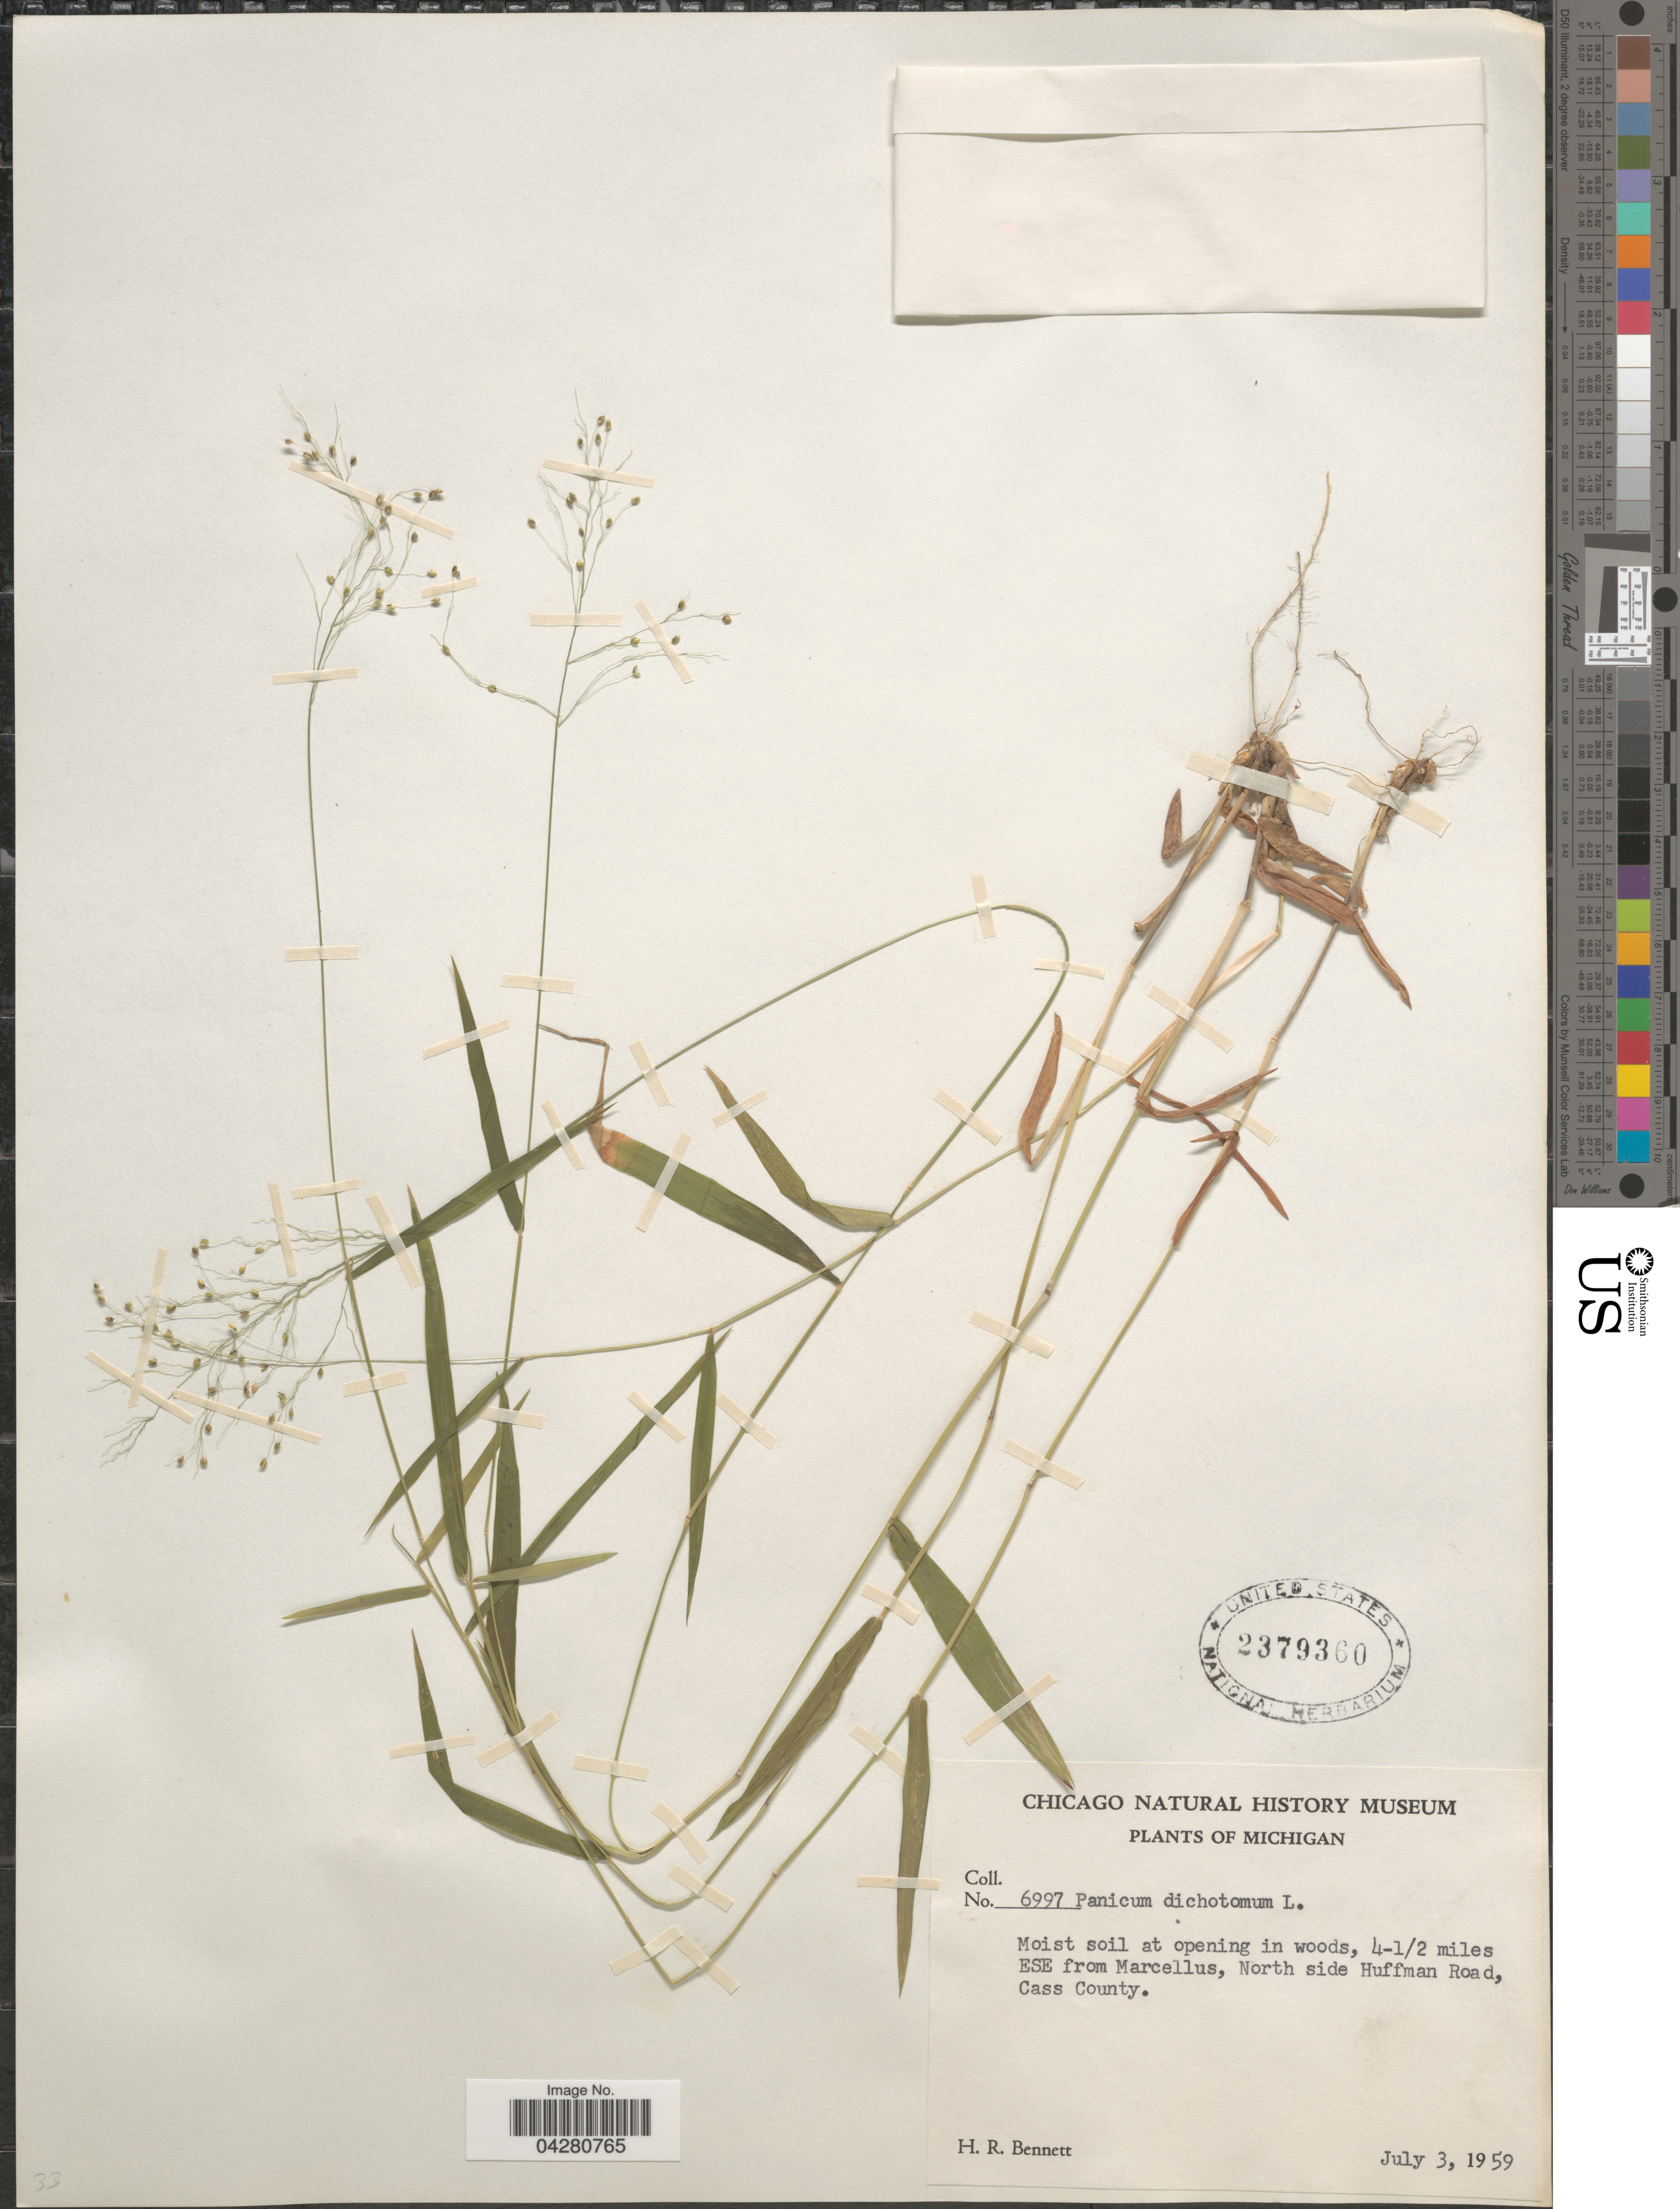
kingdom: Plantae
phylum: Tracheophyta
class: Liliopsida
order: Poales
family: Poaceae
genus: Dichanthelium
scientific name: Dichanthelium dichotomum var. dichotomum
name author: (L.) Gould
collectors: H. R. Bennett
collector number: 6997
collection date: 1959-07-03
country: United States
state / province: Michigan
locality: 4-1/2 miles ESE from Marcellus, North side Huffman Road, Cass County.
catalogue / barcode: US 2379360